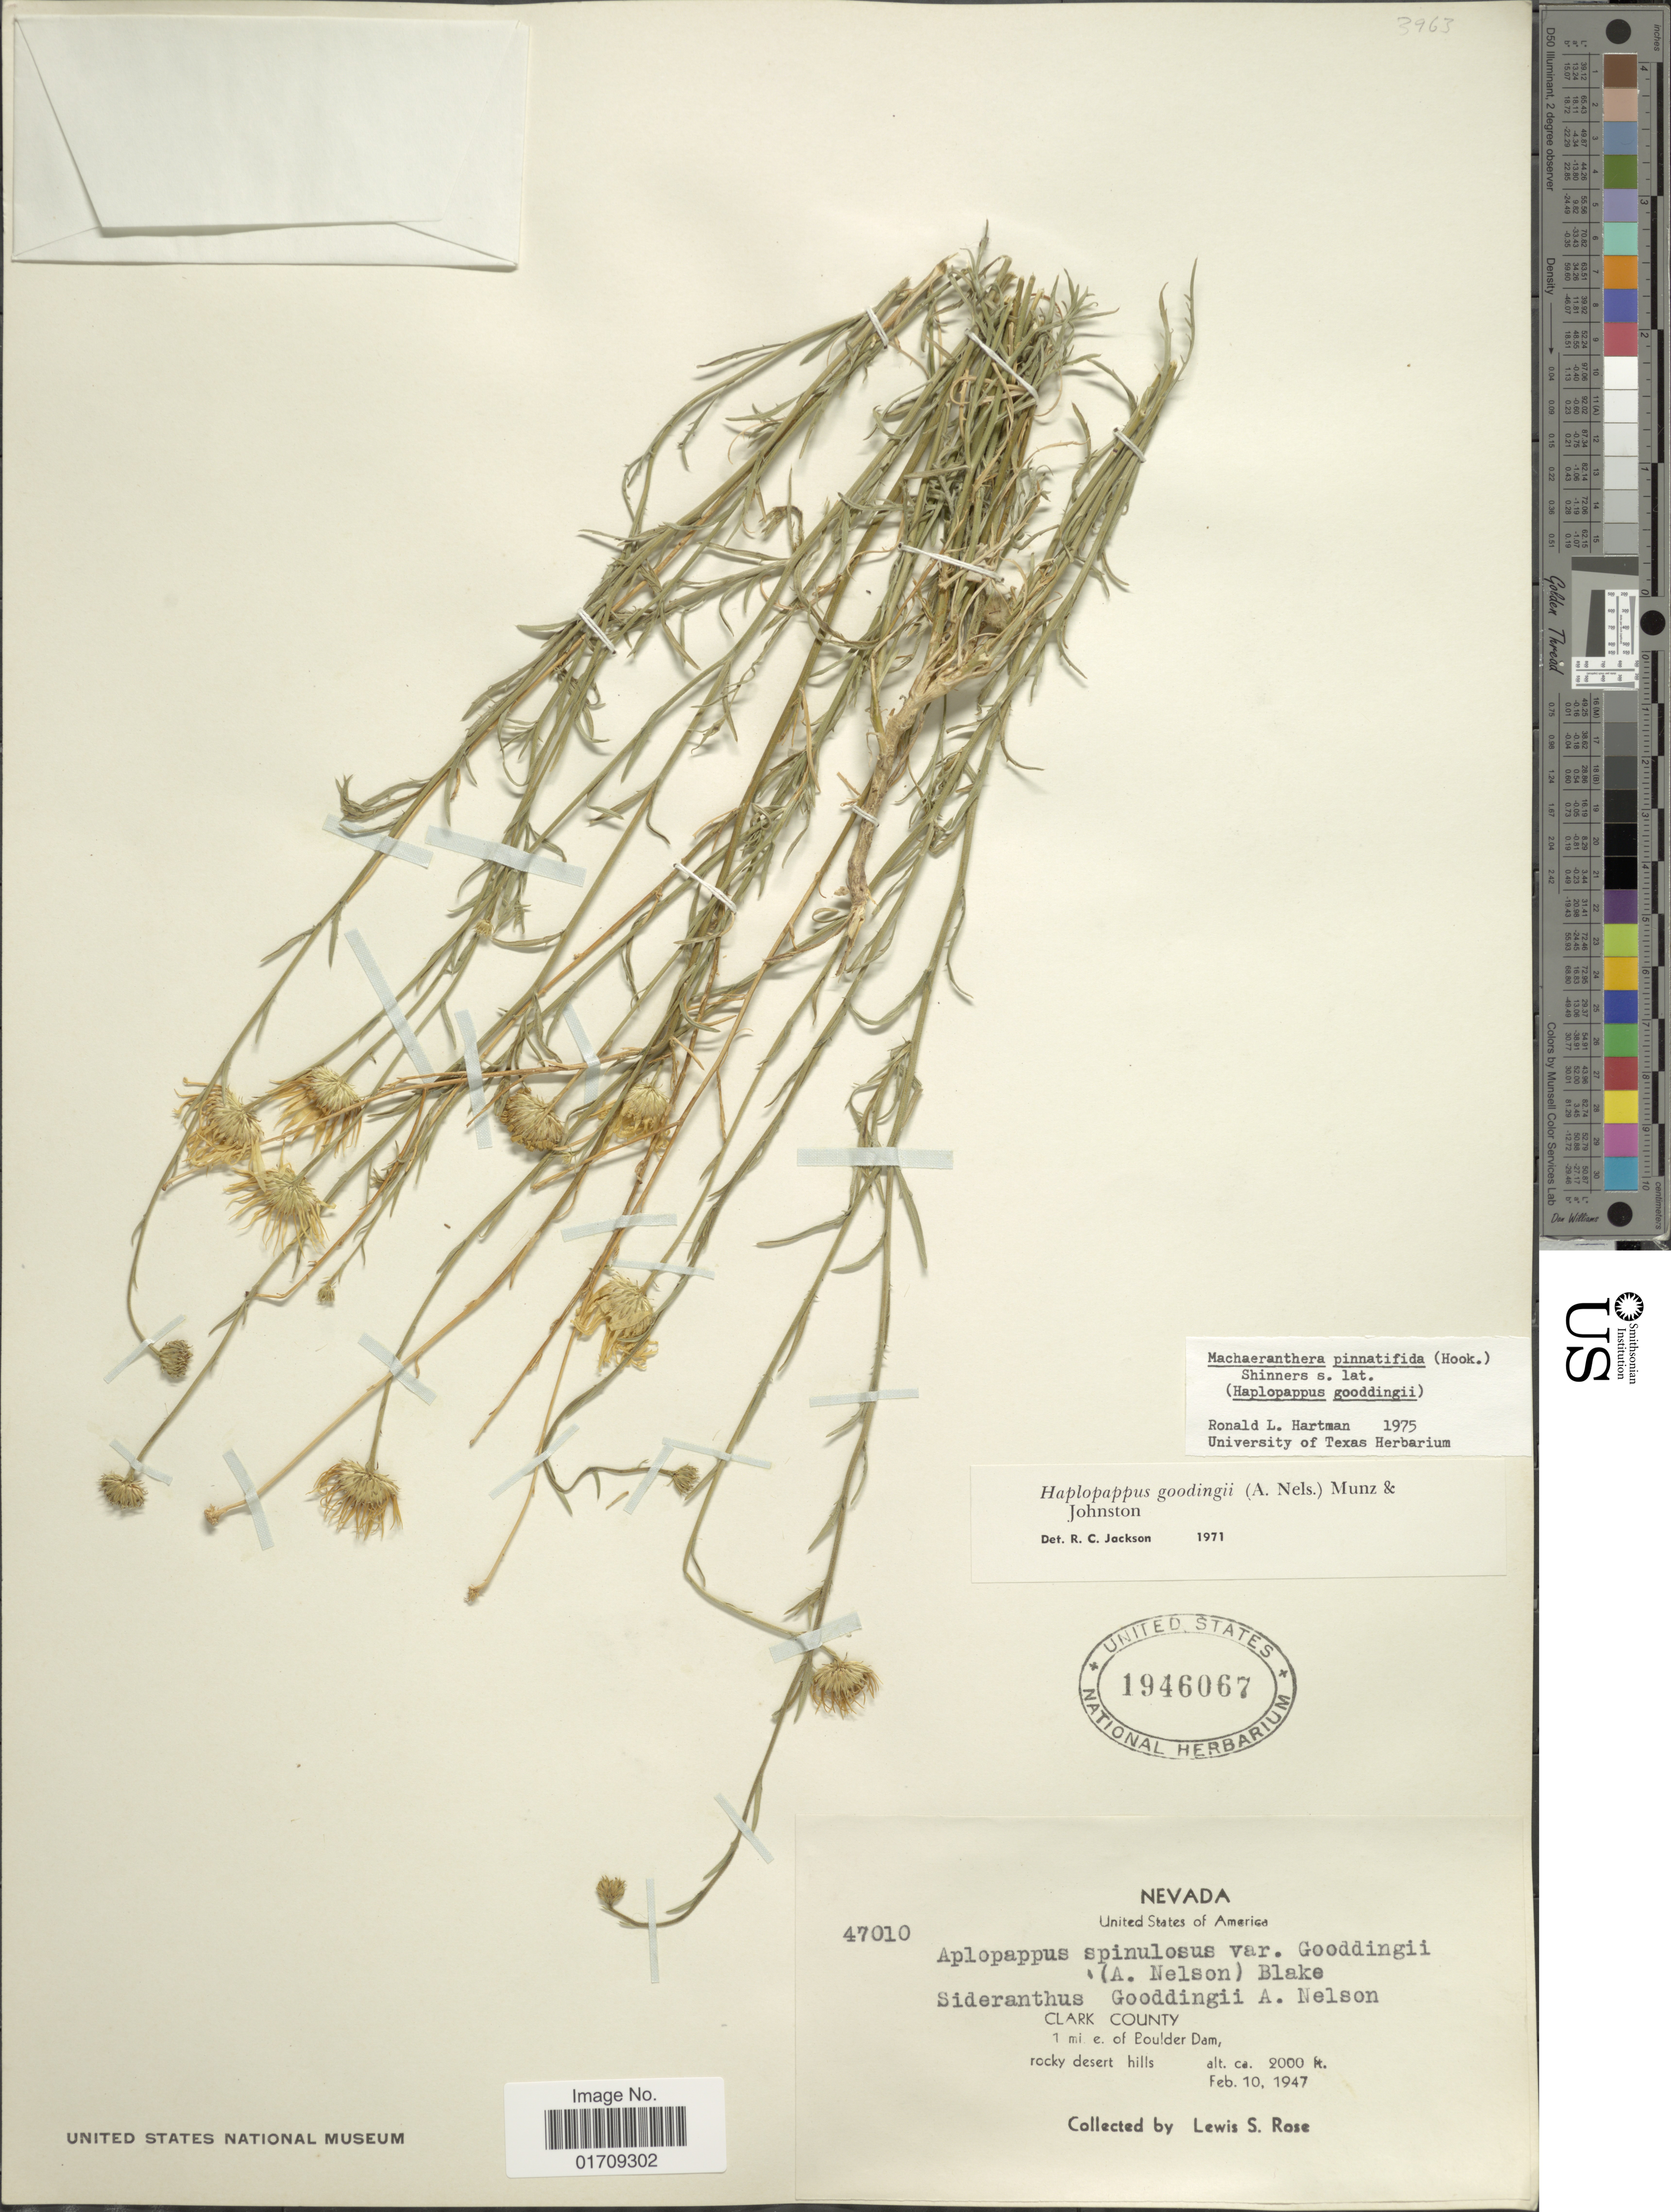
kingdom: Plantae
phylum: Tracheophyta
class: Magnoliopsida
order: Asterales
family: Asteraceae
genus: Machaeranthera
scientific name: Machaeranthera pinnatifida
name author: (Hook.) Shinners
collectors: L. S. Rose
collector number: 47010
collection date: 1947-02-10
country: United States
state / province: Nevada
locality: United States of America, Clark County, 1 mi e. of Boulder Dam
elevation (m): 610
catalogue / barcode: US 1946067